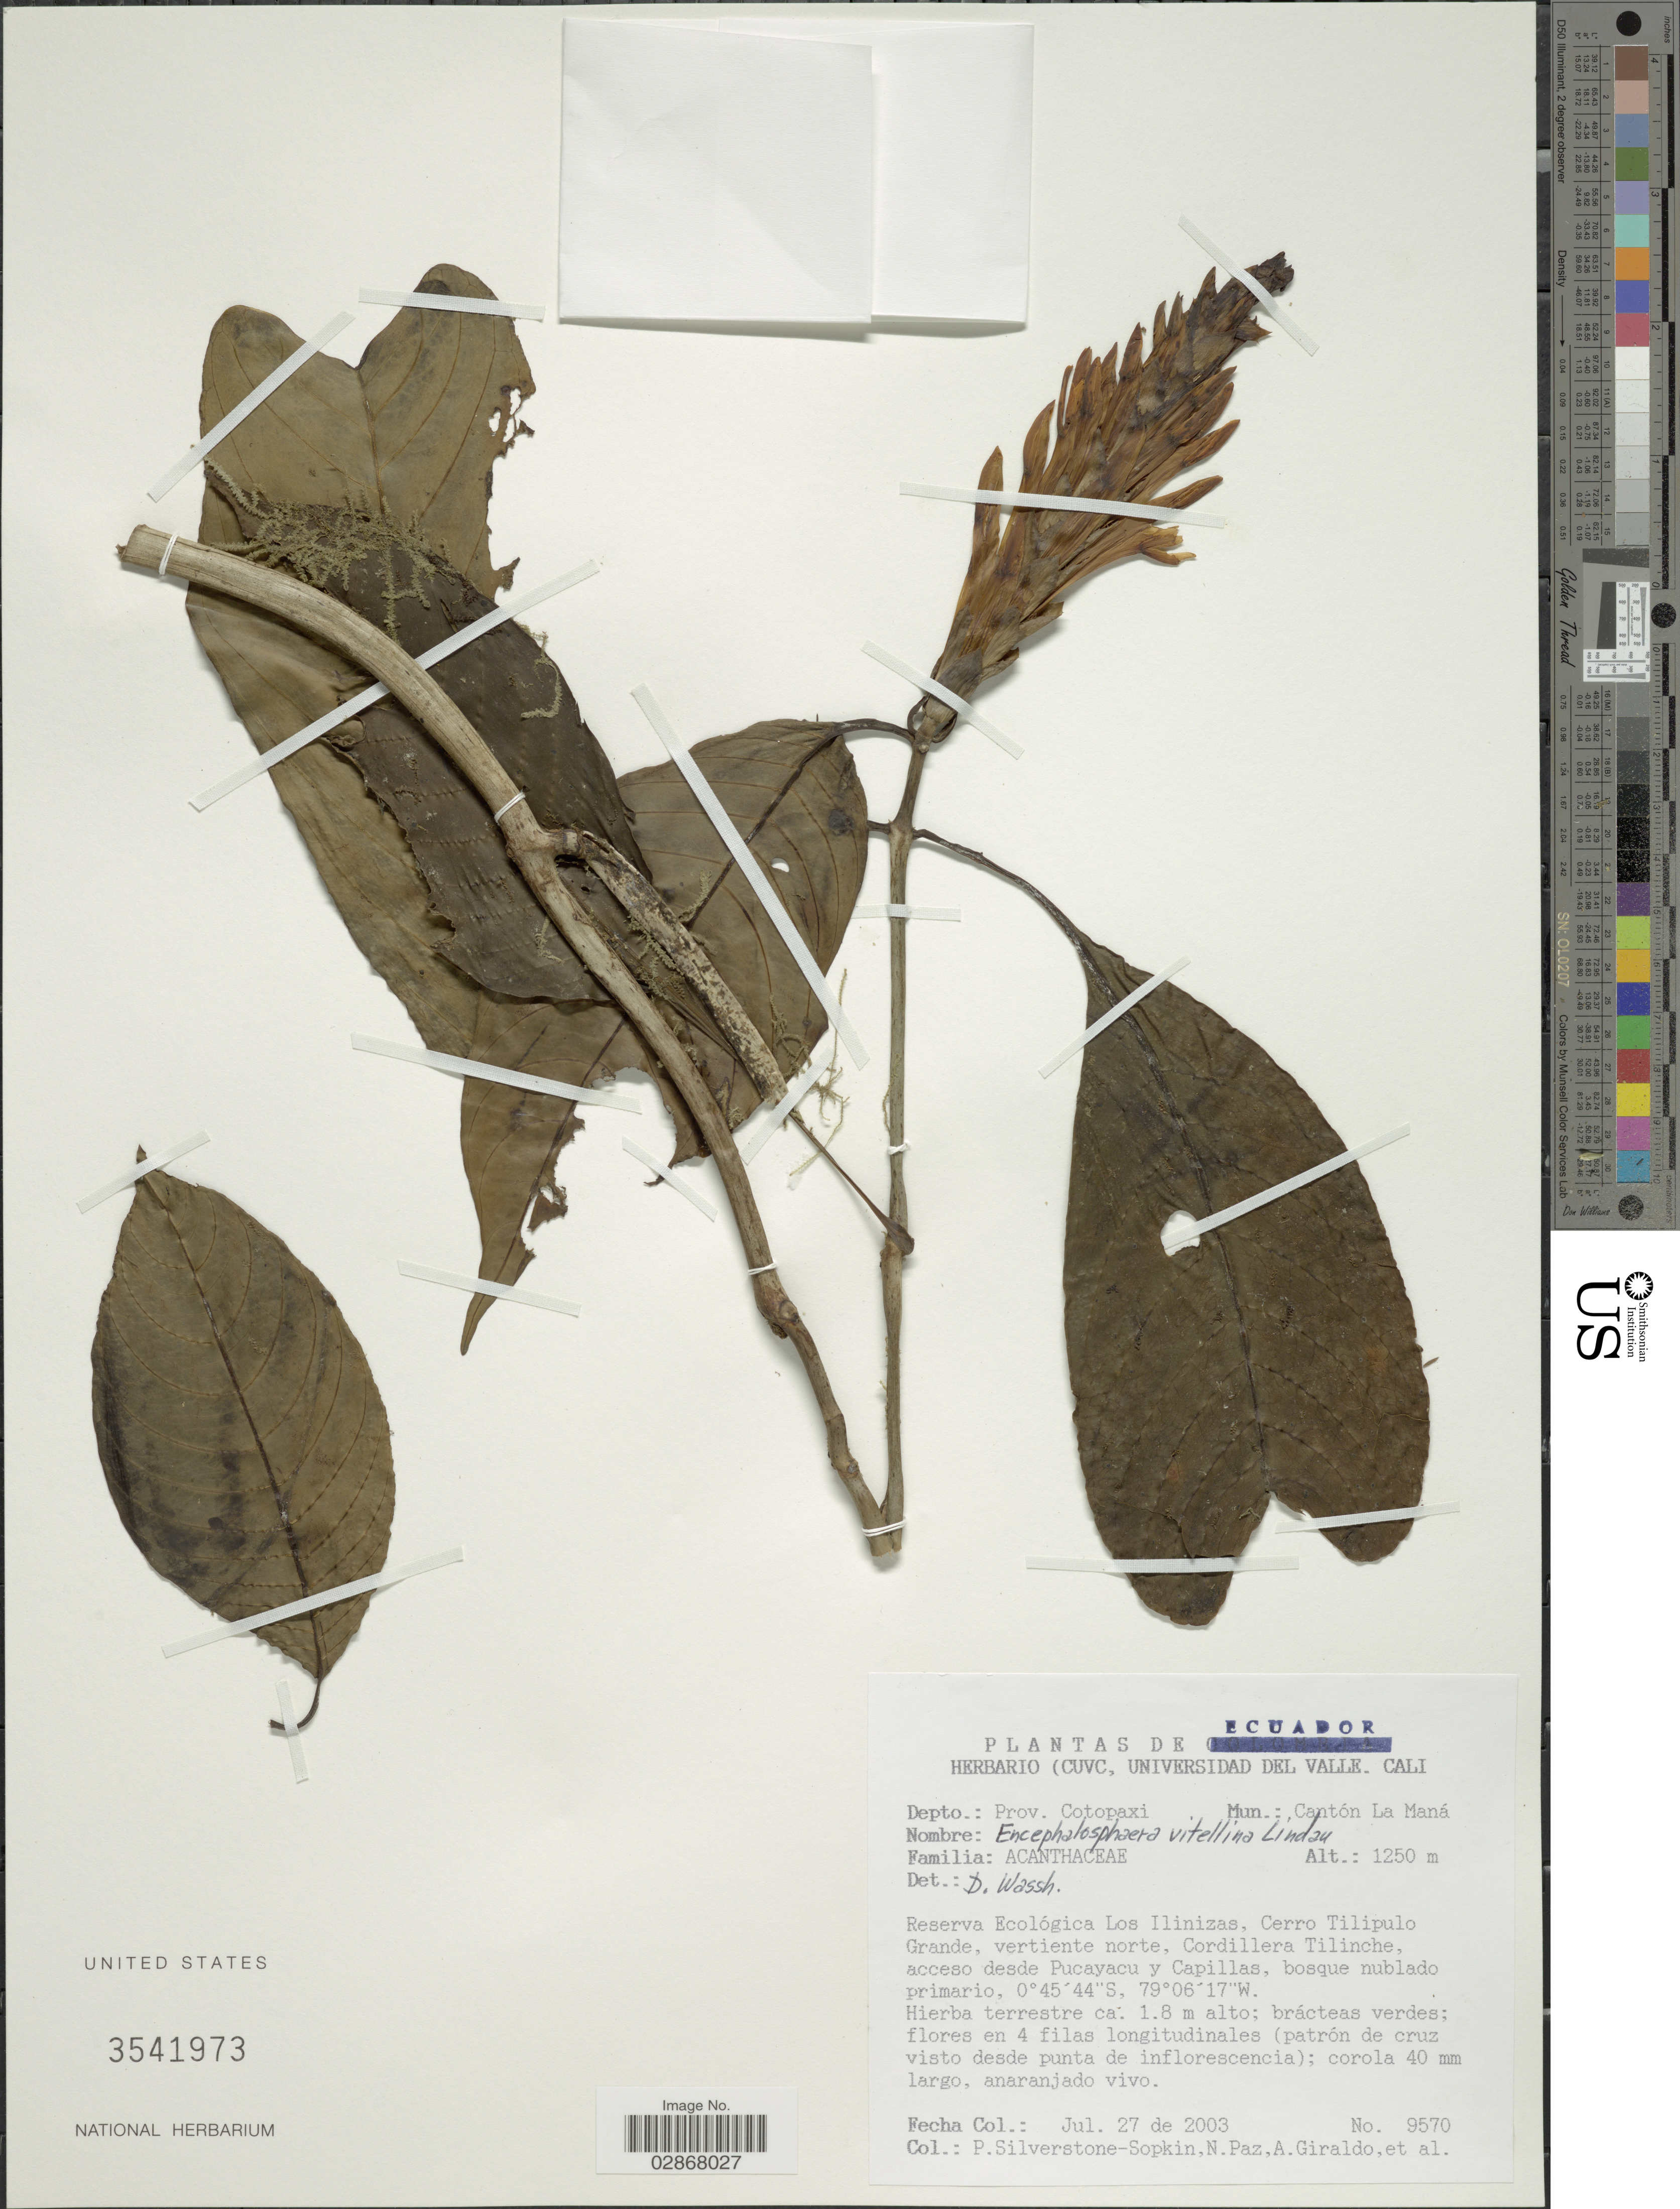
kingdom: Plantae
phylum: Tracheophyta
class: Magnoliopsida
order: Lamiales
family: Acanthaceae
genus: Encephalosphaera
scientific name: Encephalosphaera vitellina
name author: Lindau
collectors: P. A. Silverstone-Sopkin, N. Paz, A. Giraldo & et al.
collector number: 9570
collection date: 2003-07-27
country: Ecuador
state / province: Cotopaxi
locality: Mun.: Cantón La Maná. Reserva Ecológica Los Ilinizas, Cerro Tilipulo Grande, vertiente norte, Cordillera Tilinche, acceso desde Pucayacu y Capillas.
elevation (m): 1250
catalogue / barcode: US 3541973